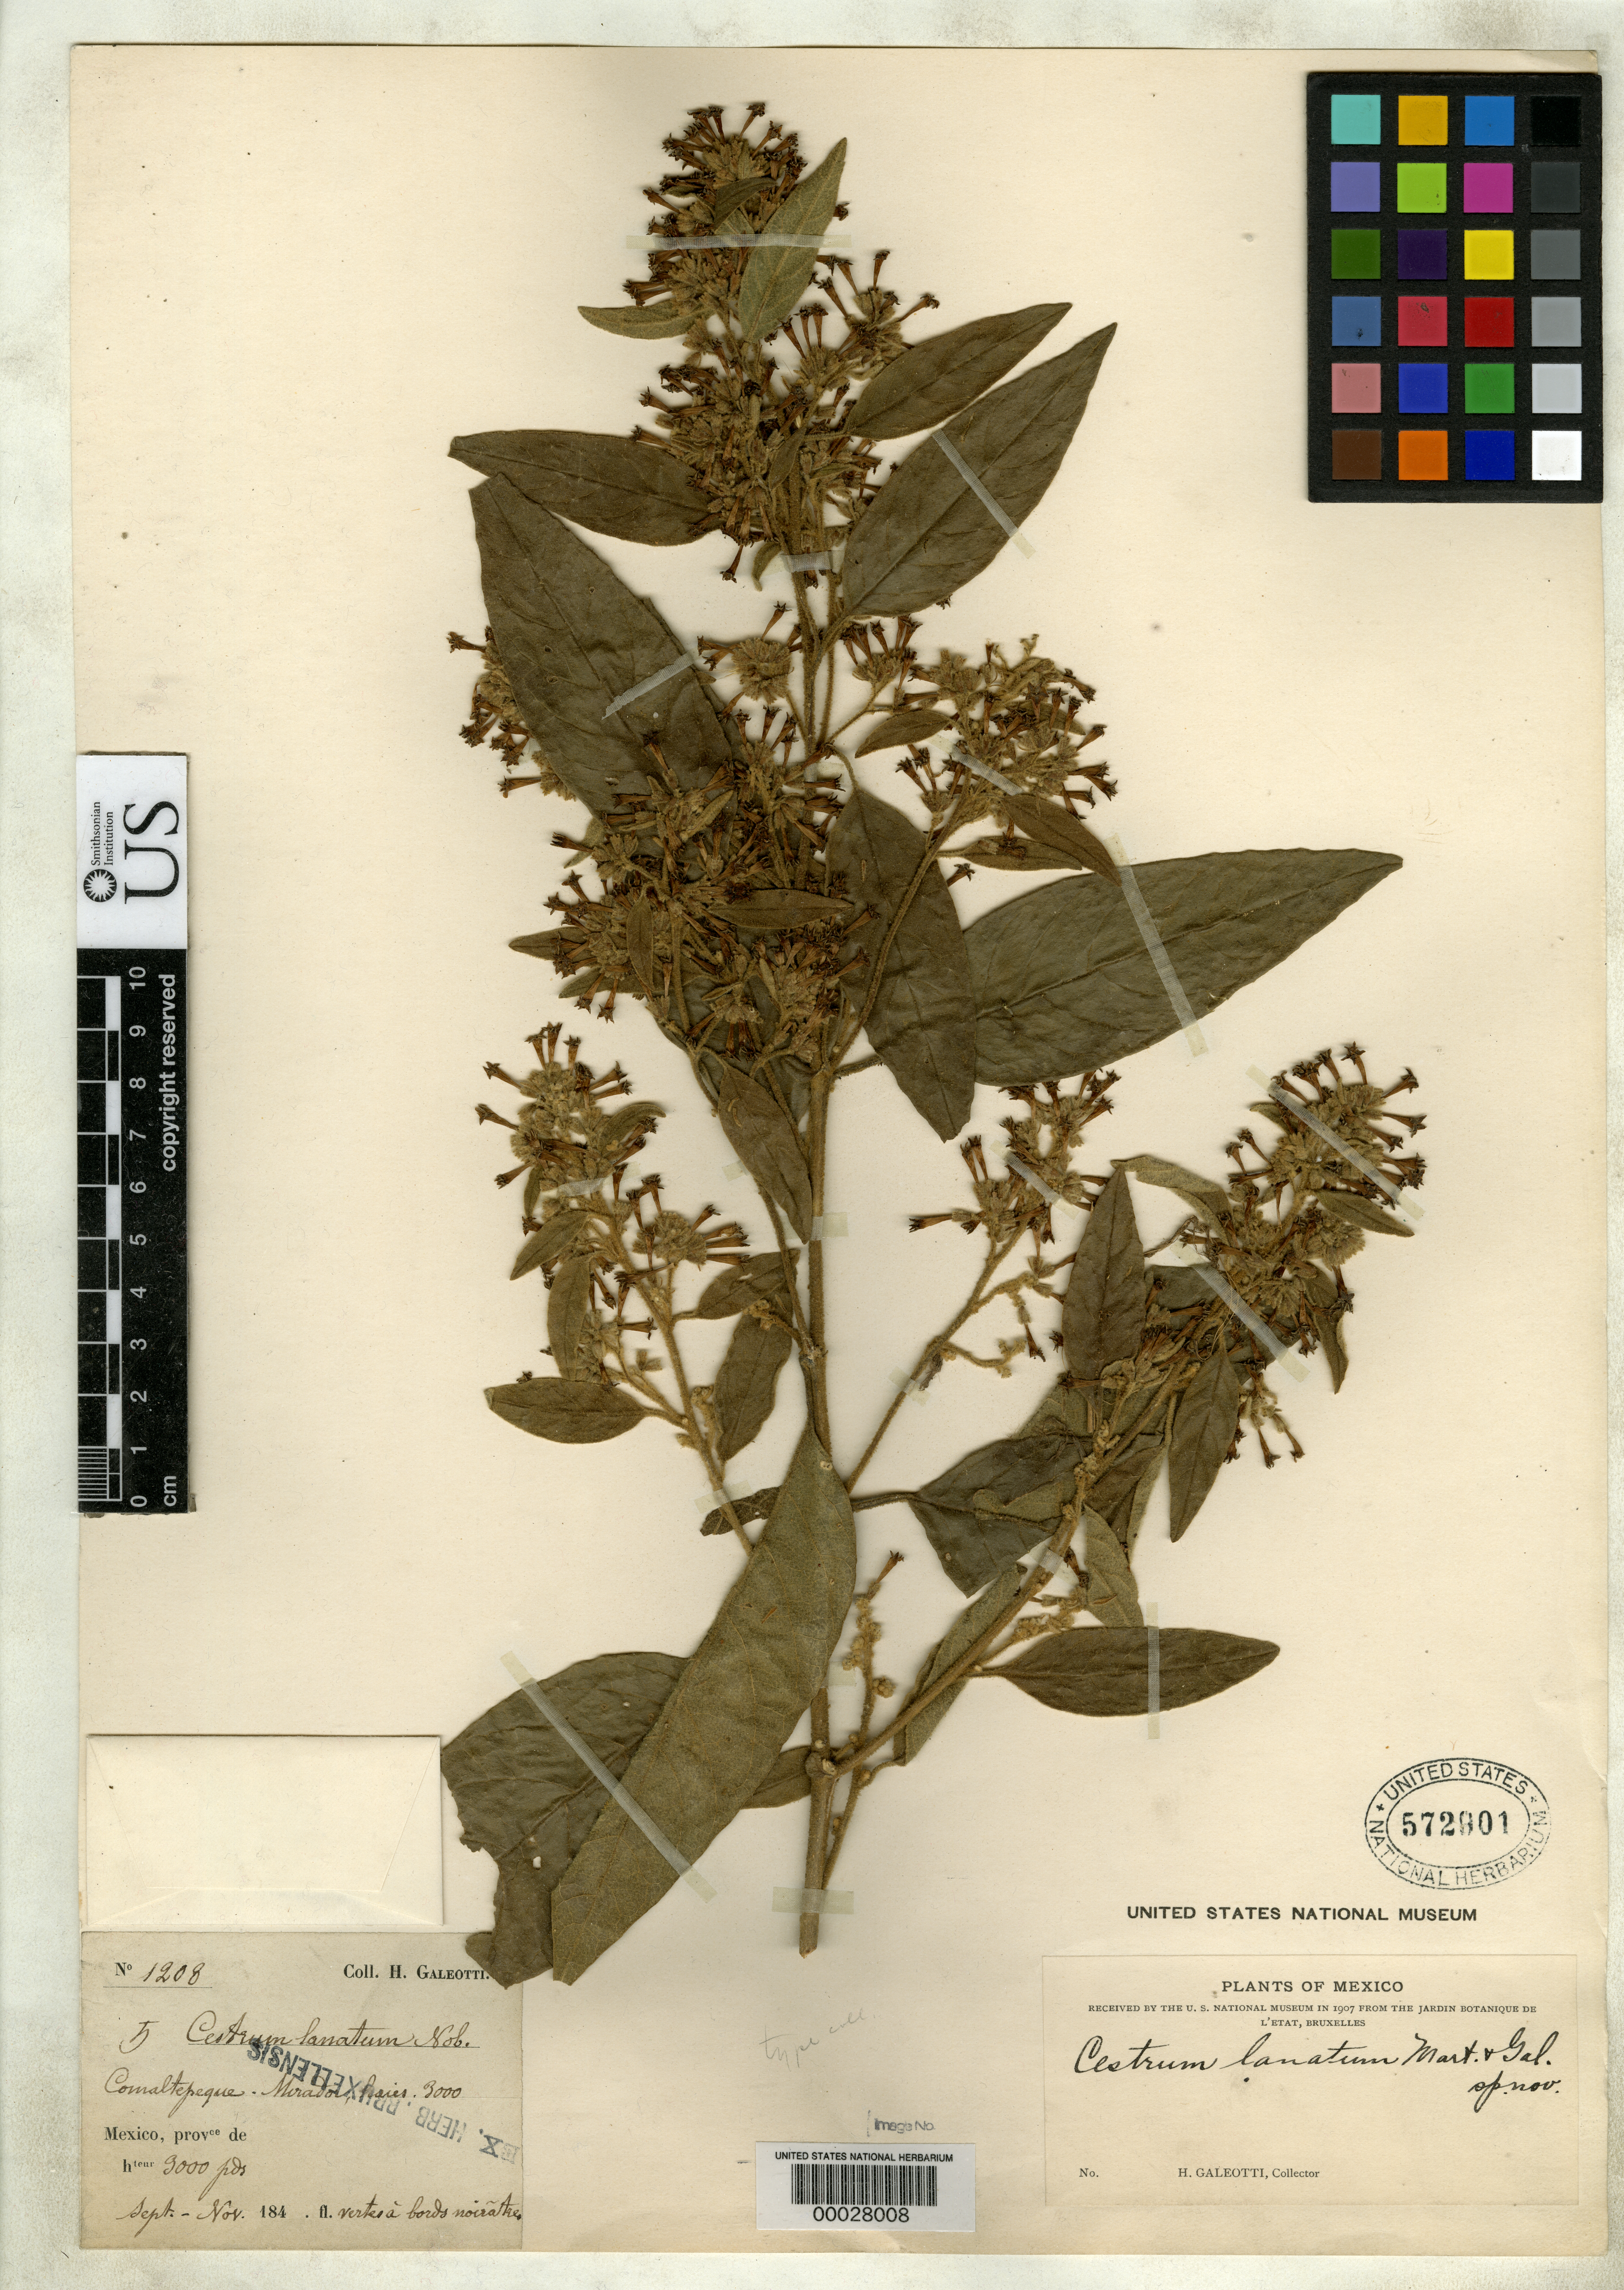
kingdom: Plantae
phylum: Tracheophyta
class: Magnoliopsida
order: Solanales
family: Solanaceae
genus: Cestrum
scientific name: Cestrum lanatum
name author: M. Martens & Galeotti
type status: Isotype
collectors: H. G. Galeotti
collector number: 1208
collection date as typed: Sep 184- to -- Nov 184-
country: Mexico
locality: Comaltepeque - Mirodor.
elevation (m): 914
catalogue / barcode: US 572901